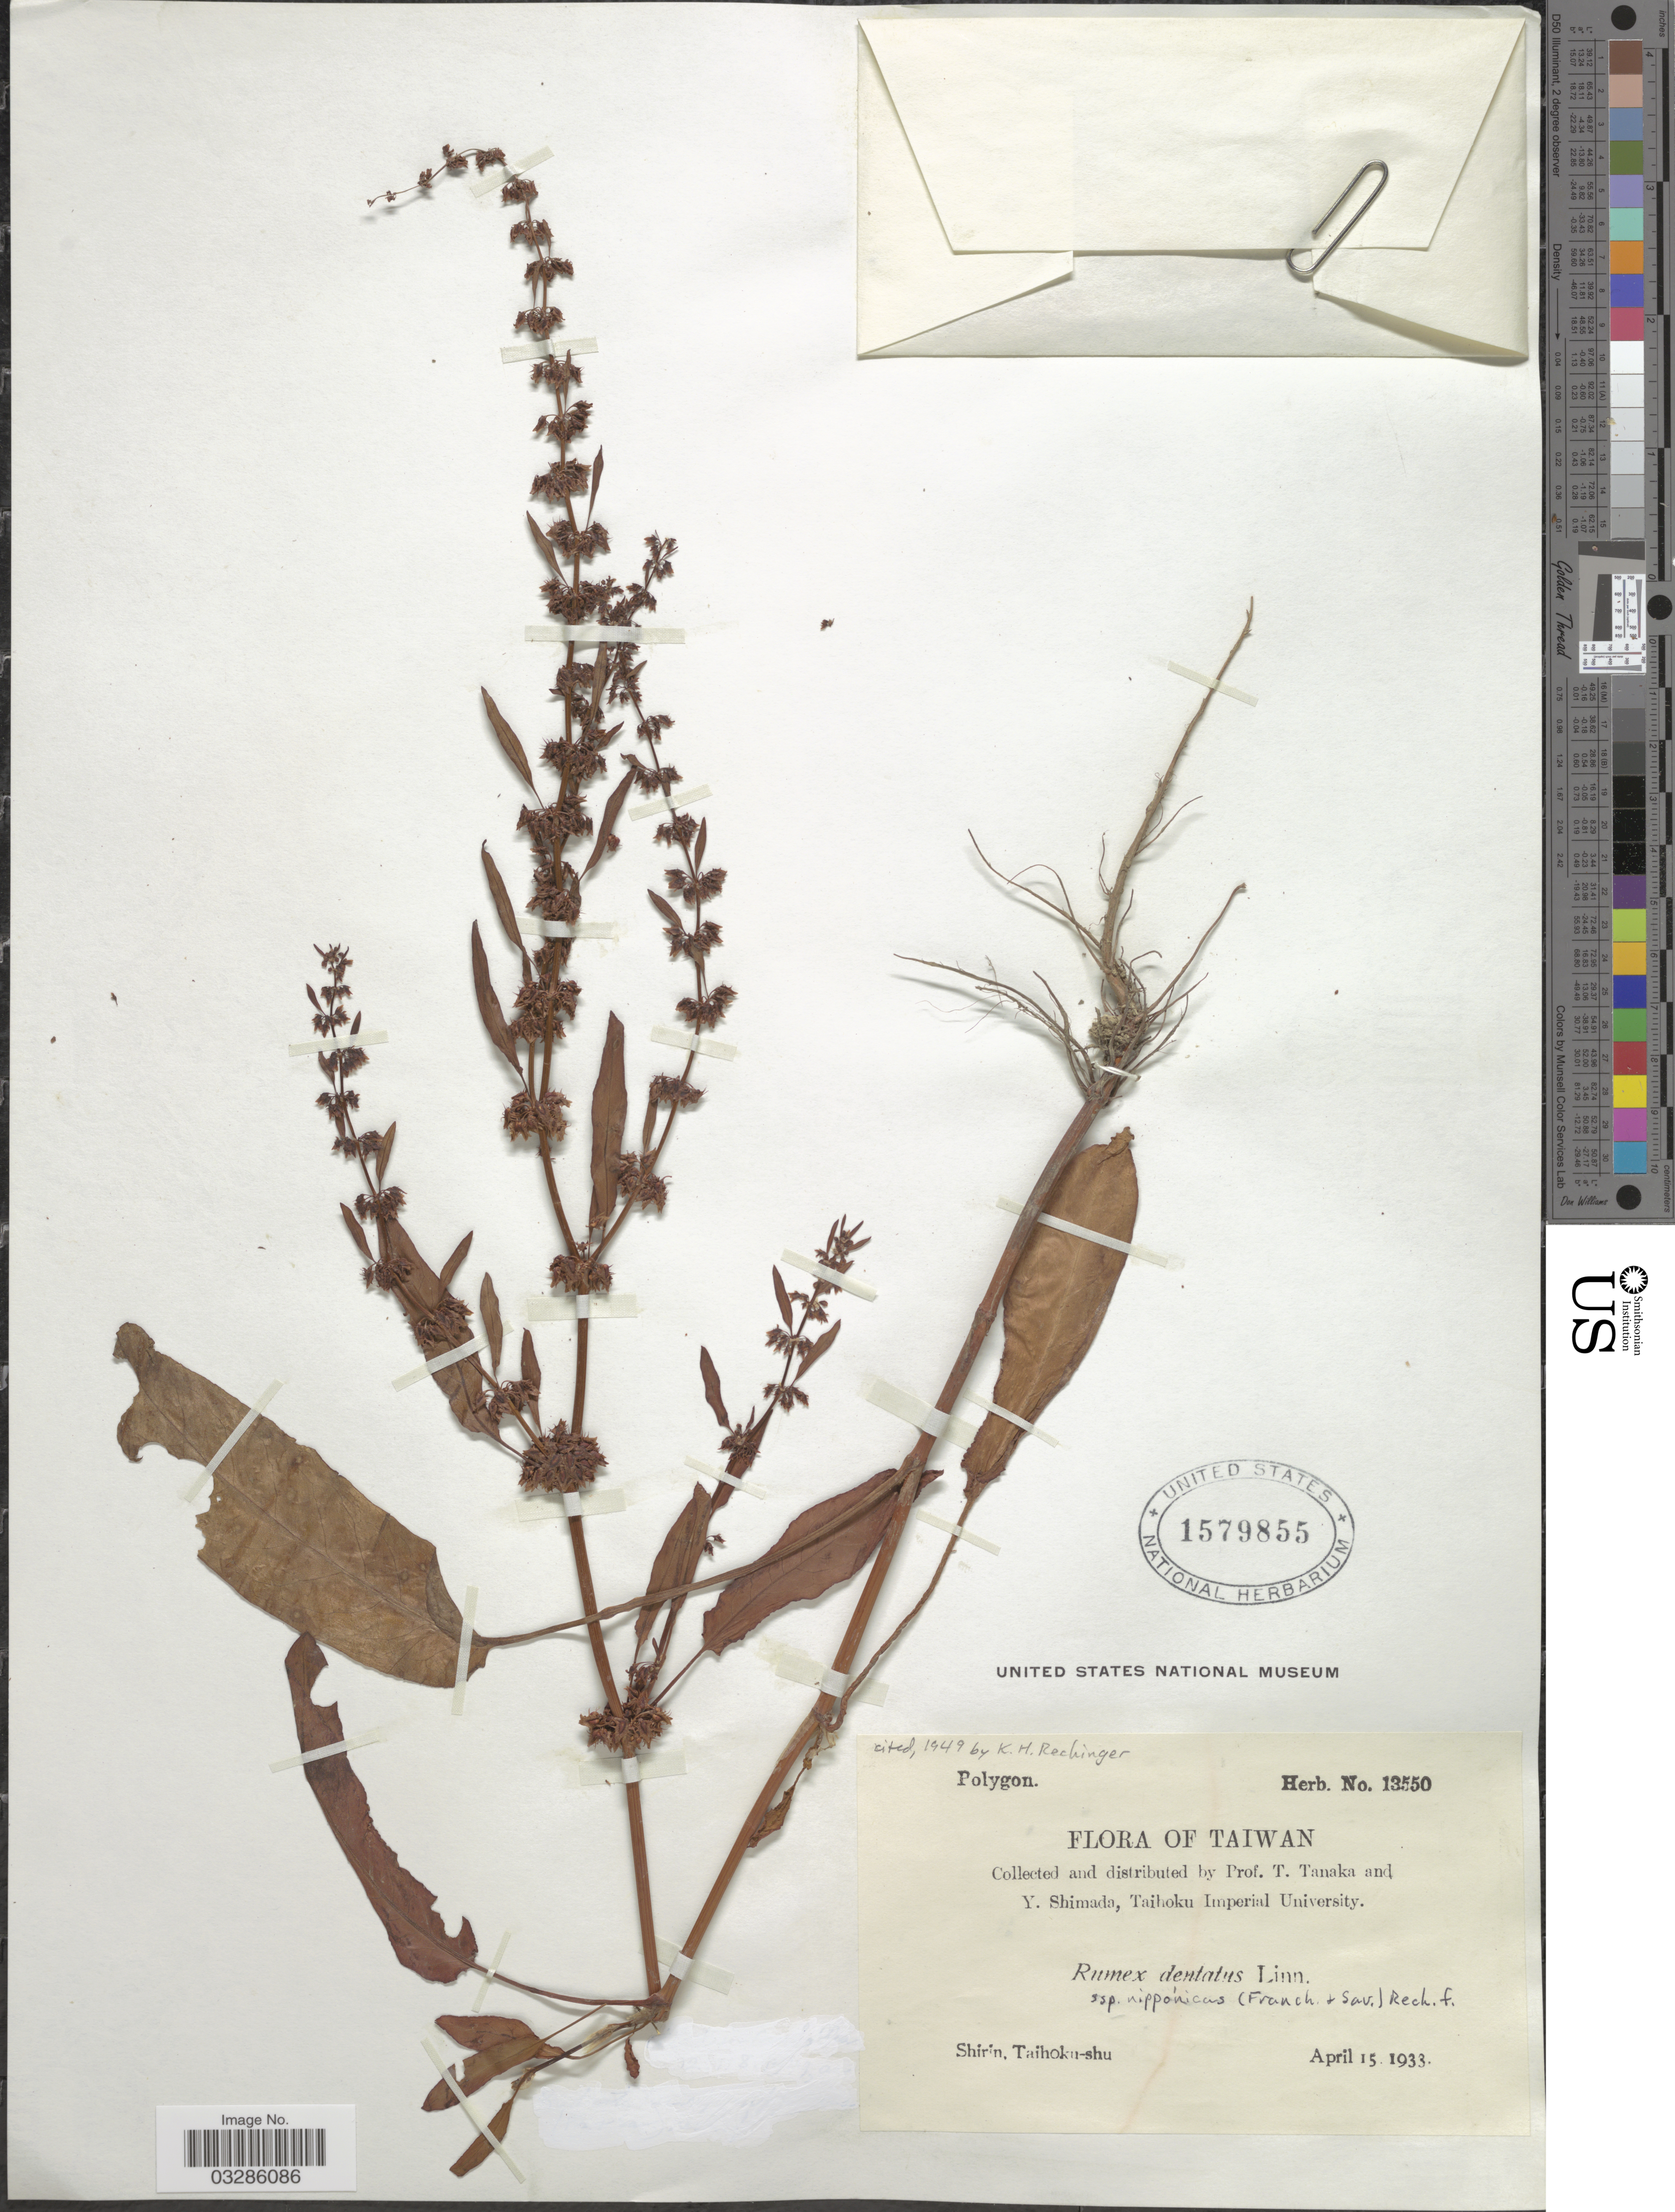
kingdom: Plantae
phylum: Tracheophyta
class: Magnoliopsida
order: Caryophyllales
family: Polygonaceae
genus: Rumex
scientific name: Rumex dentatus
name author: L.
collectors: T. Tanaka & Y. Shimada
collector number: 13550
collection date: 1933-04-15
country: Taiwan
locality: Shirin, Taihoku-shu.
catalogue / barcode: US 1579855